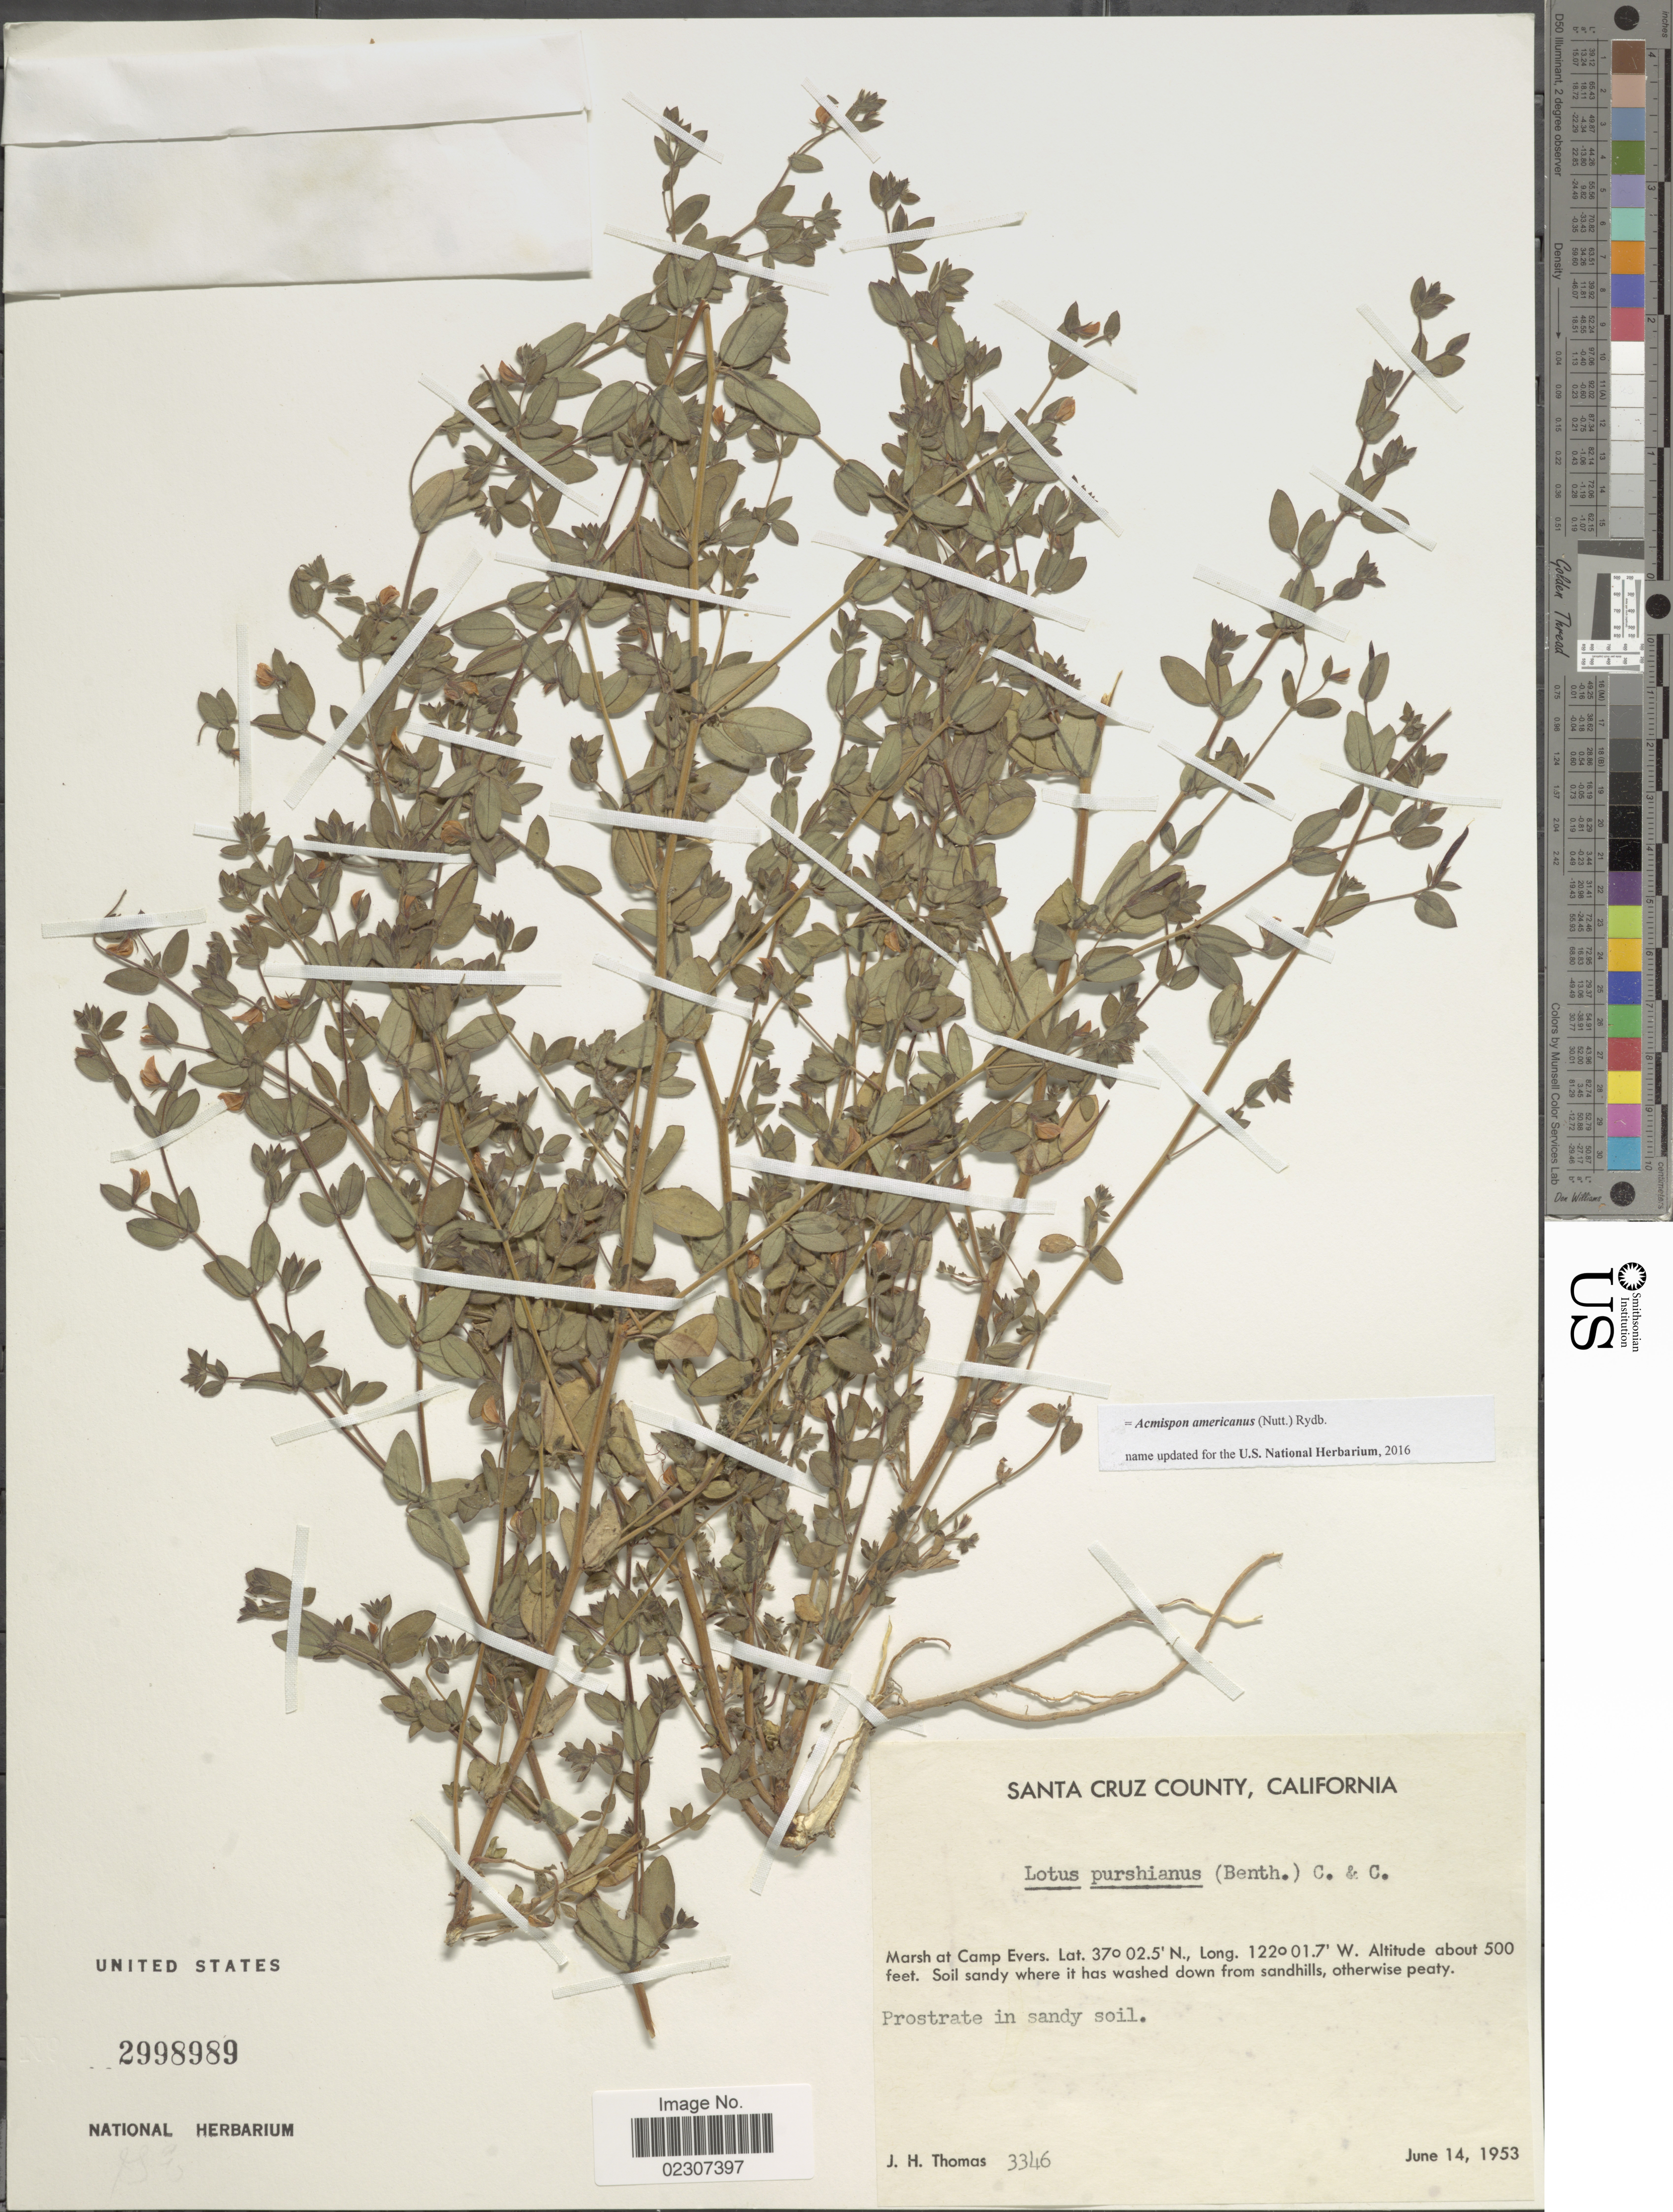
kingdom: Plantae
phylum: Tracheophyta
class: Magnoliopsida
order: Fabales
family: Fabaceae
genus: Acmispon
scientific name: Acmispon americanus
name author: (Nutt.) Rydb.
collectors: J. H. Thomas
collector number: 3346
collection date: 1953-06-14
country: United States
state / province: California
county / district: Santa Cruz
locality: Santa Cruz County, California, Marsh at camp Evers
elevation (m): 152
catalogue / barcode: US 2998989